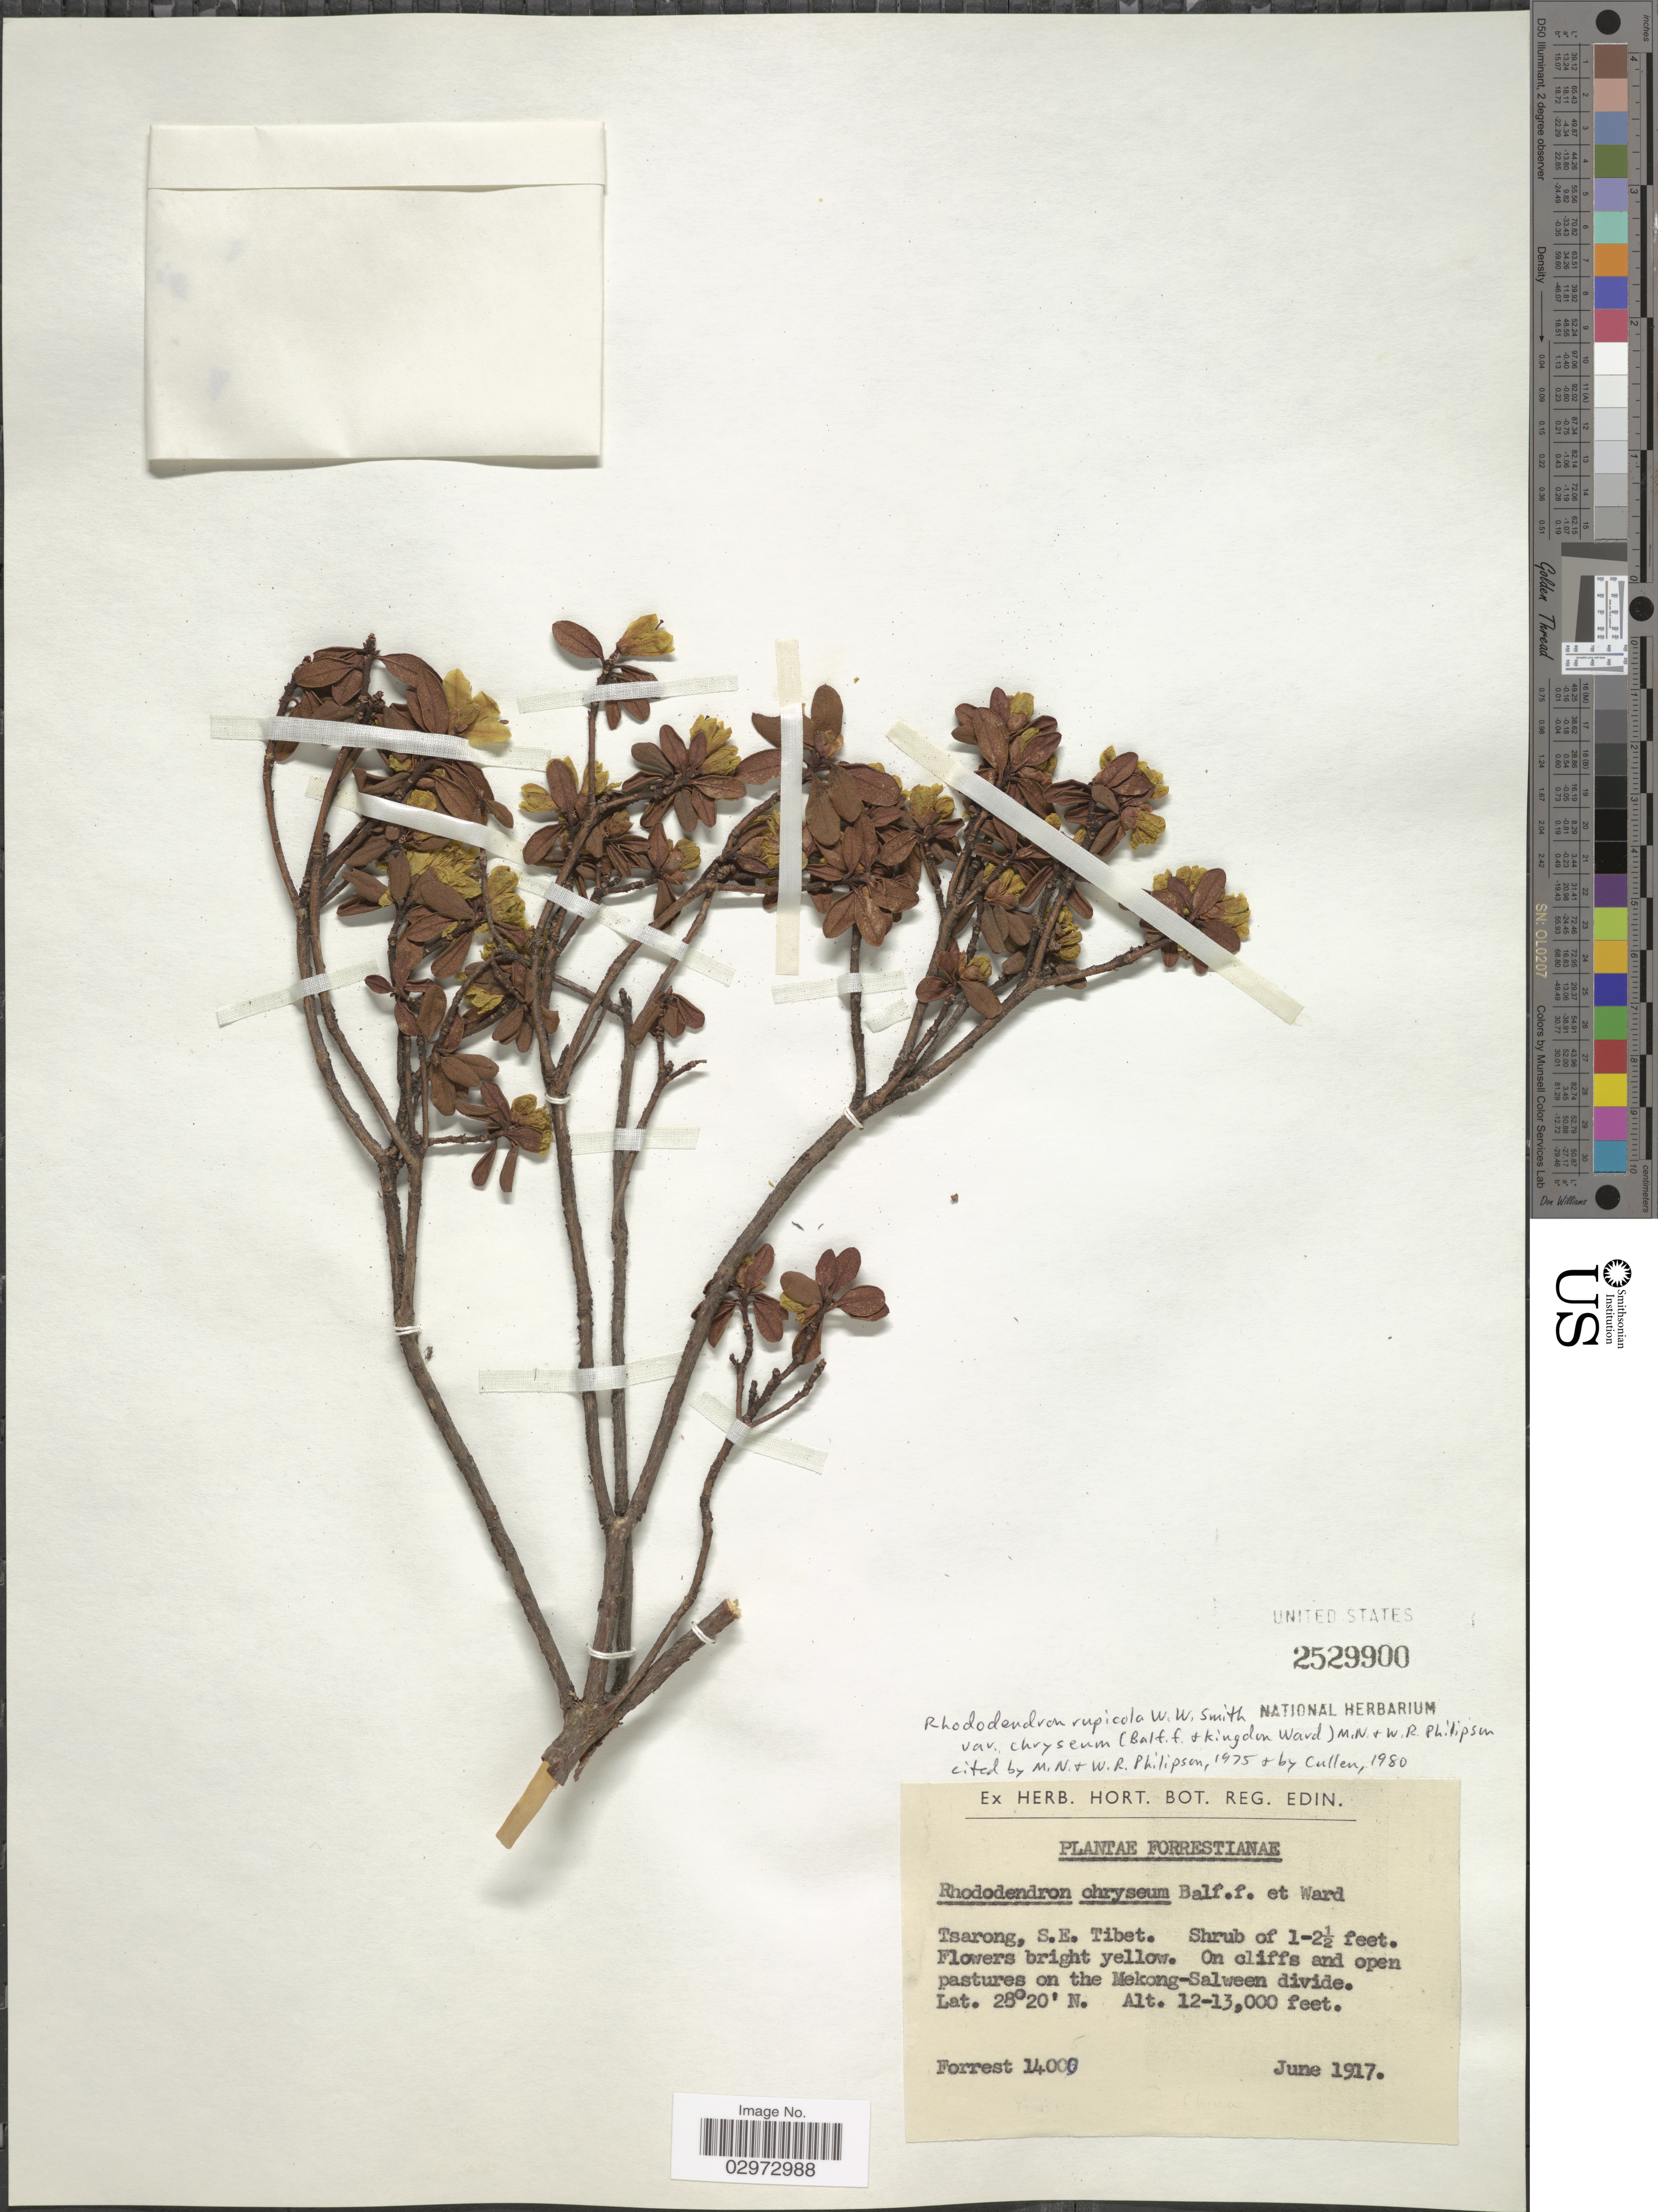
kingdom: Plantae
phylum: Tracheophyta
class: Magnoliopsida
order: Ericales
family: Ericaceae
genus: Rhododendron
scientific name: Rhododendron rupicola var. chryseum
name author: (Balf. f. & Kingdon-Ward) Philipson & M. N. Philipson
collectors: -. Forrest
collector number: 14000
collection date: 1917-06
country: China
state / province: Xizang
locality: Tsarong, S.E. Tibet, On cliffs and open pastures on the Mekong-Salween divide.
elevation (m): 3658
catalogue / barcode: US 2529900